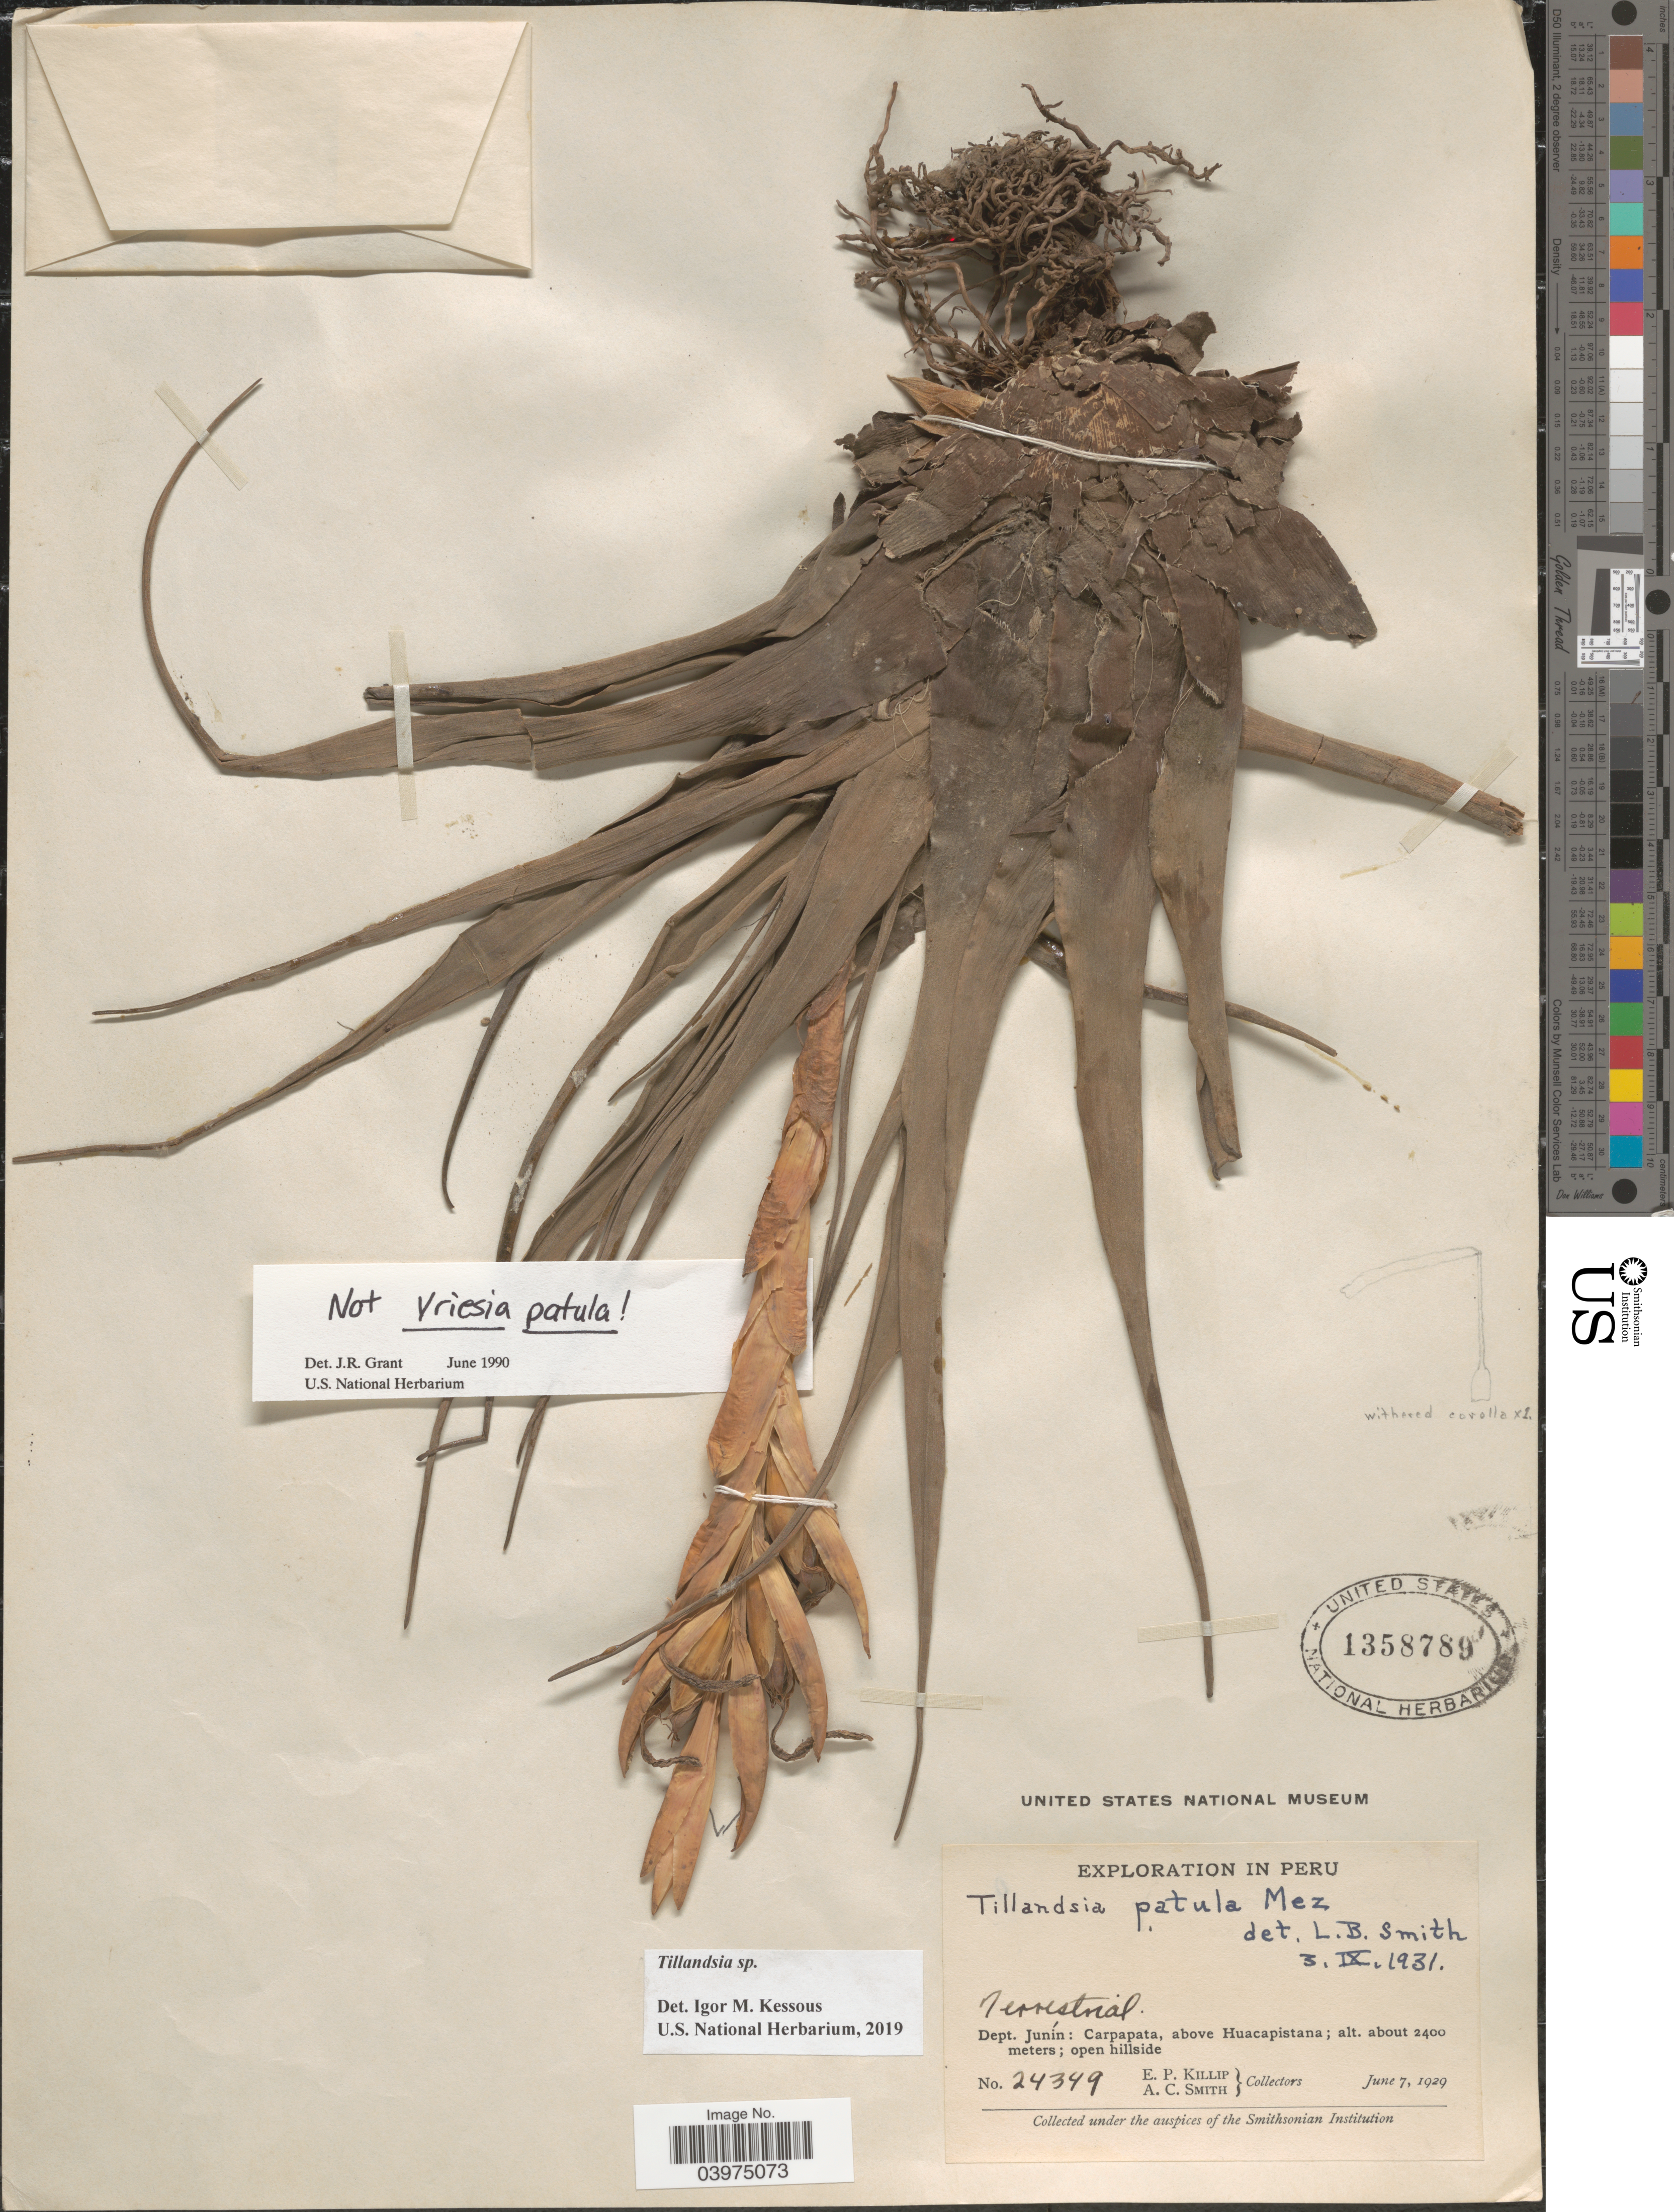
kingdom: Plantae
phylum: Tracheophyta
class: Liliopsida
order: Poales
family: Bromeliaceae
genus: Tillandsia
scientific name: Tillandsia sp.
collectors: E. P. Killip & A. C. Smith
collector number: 24349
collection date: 1929-06-07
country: Peru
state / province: Junín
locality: Exploration in Peru. Dept. Junín: Carpapata, above Huacapistana.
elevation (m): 2400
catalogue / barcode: US 1358789